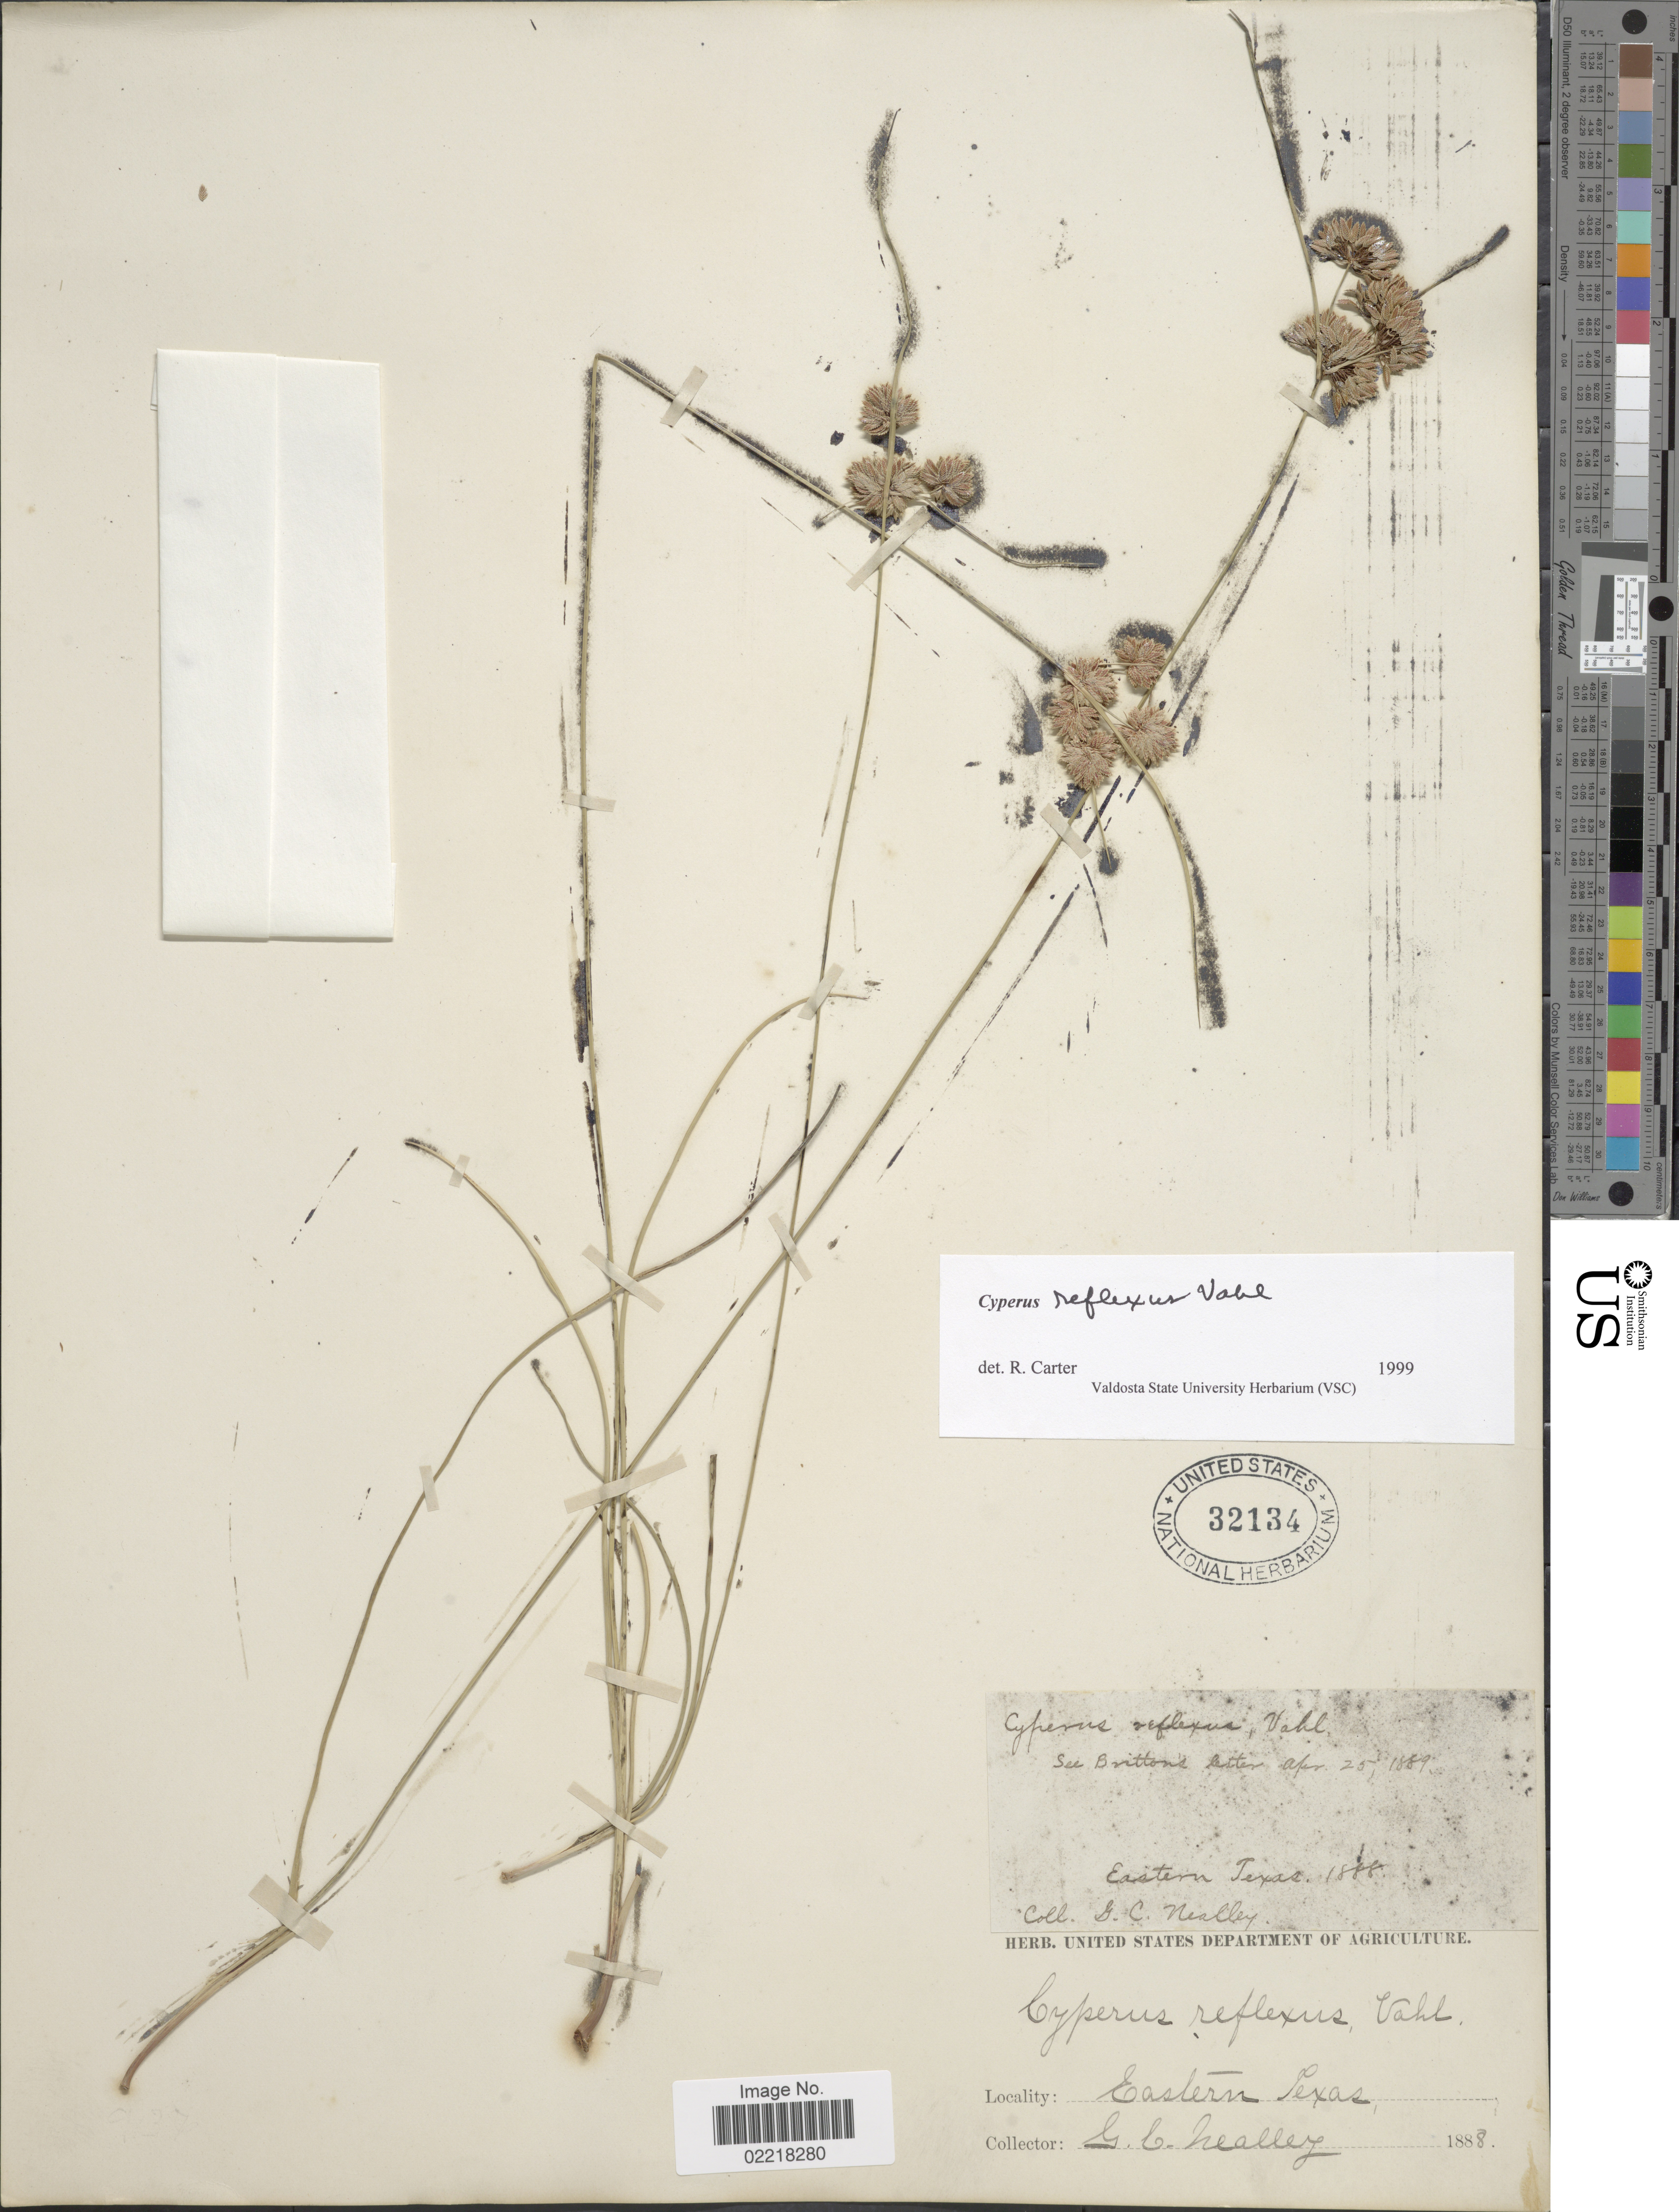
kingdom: Plantae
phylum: Tracheophyta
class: Liliopsida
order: Poales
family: Cyperaceae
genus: Cyperus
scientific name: Cyperus reflexus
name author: Vahl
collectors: G. C. Nealley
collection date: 1888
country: United States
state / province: Texas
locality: Eastern Texas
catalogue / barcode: US 32134